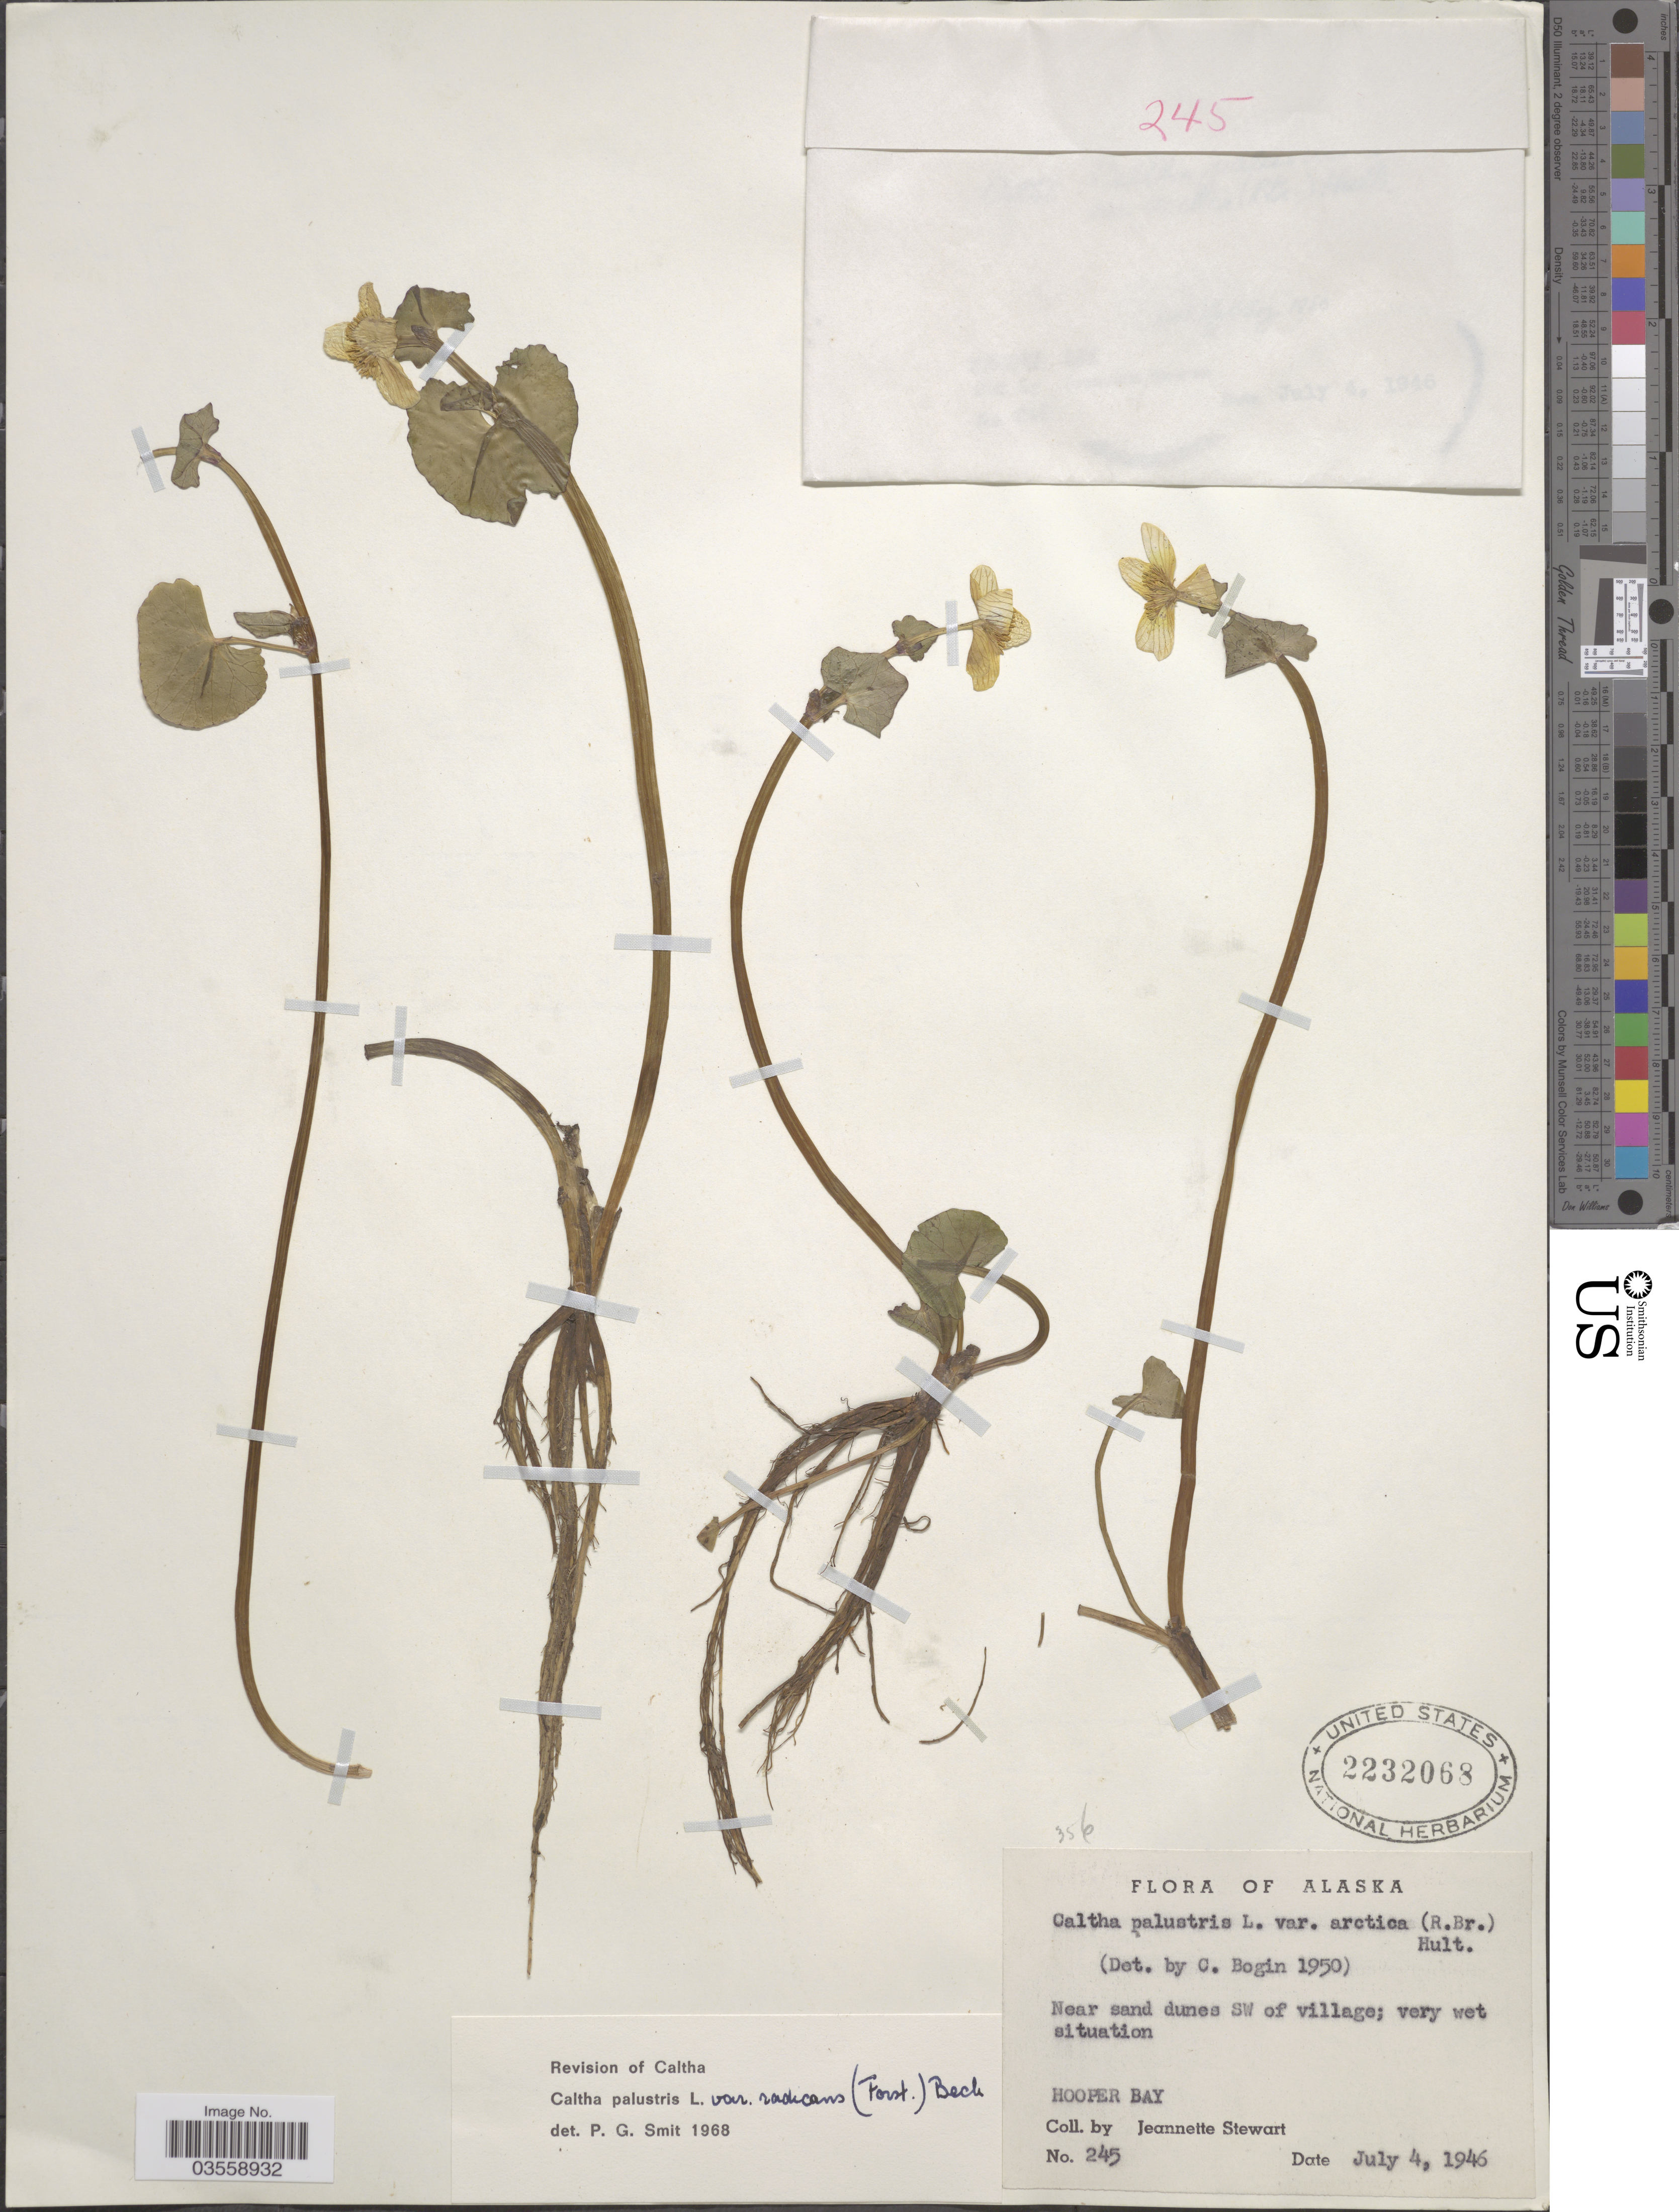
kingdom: Plantae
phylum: Tracheophyta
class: Magnoliopsida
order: Ranunculales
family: Ranunculaceae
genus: Caltha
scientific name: Caltha palustris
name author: L.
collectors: J. Stewart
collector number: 245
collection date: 1946-07-04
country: United States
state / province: Alaska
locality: Near sand dunes SW of village. Hooper Bay.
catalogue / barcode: US 2232068